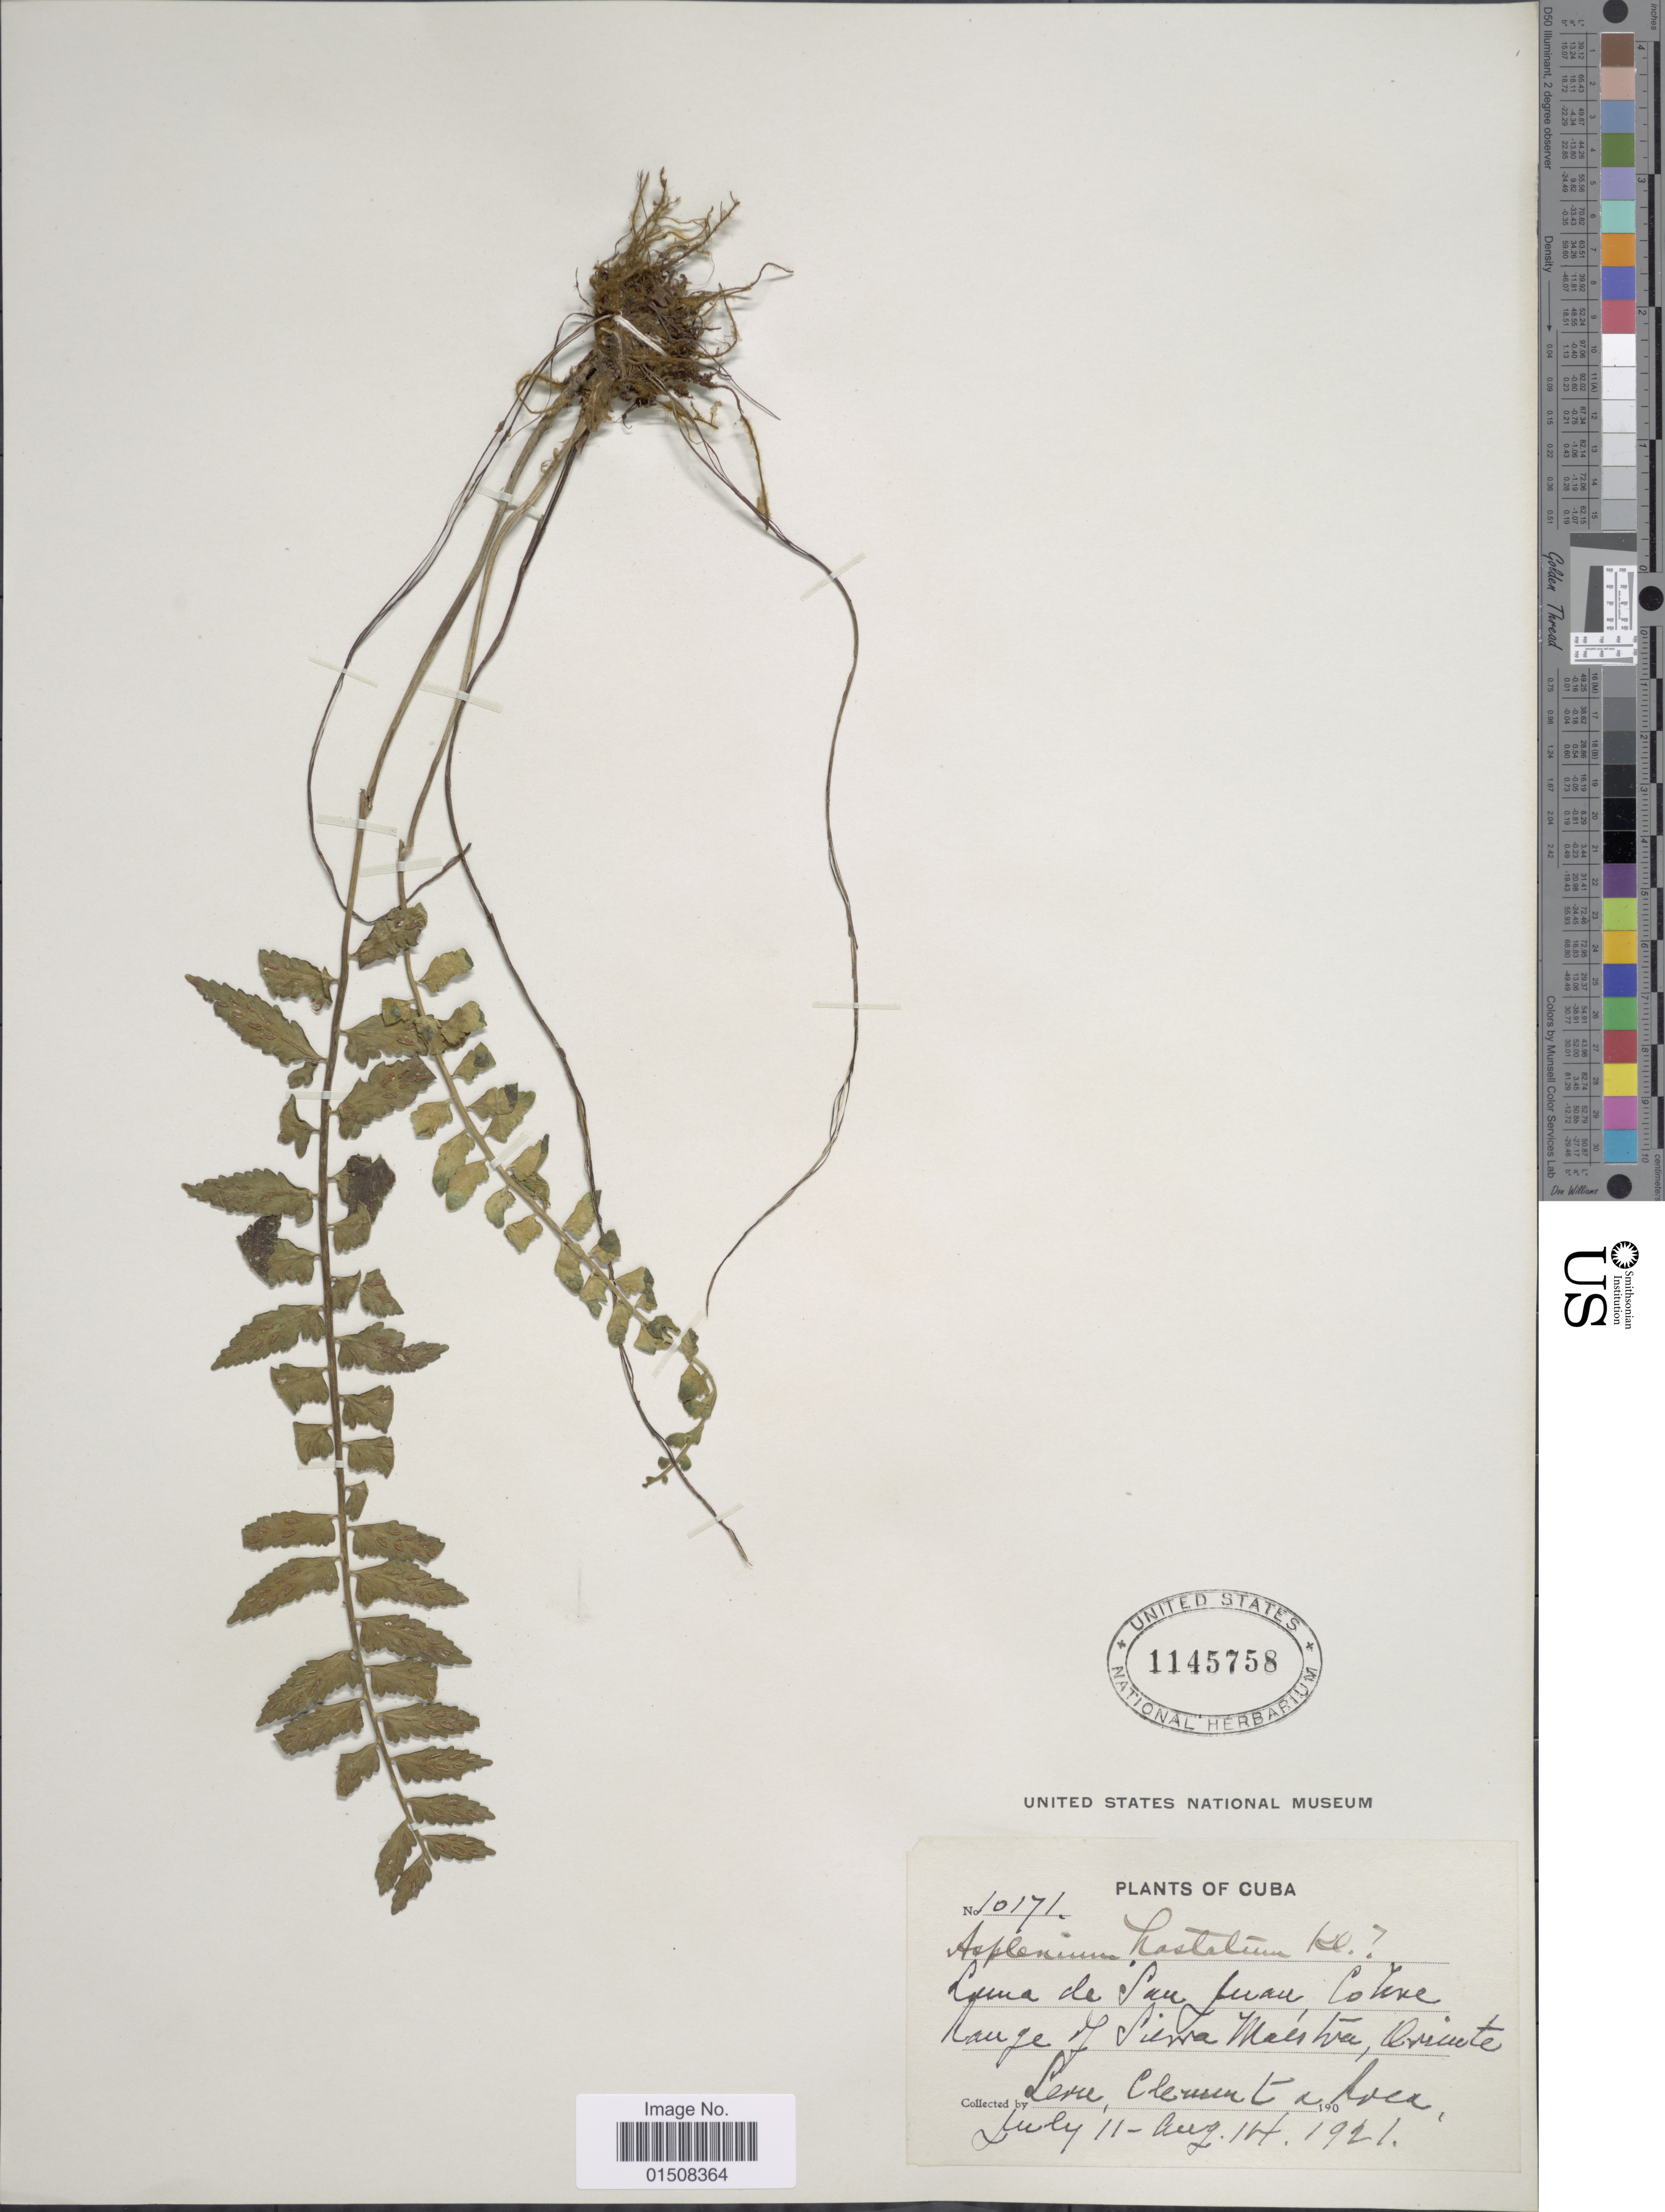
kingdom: Plantae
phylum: Tracheophyta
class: Polypodiopsida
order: Polypodiales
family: Aspleniaceae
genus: Asplenium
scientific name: Asplenium auriculatum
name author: Sw.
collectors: B. Clement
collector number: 10171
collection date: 1921-07-11/1921-08-11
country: Cuba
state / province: Oriente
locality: Loma de San Juan, Cobre Range of Sierra Maestra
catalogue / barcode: US 1145758